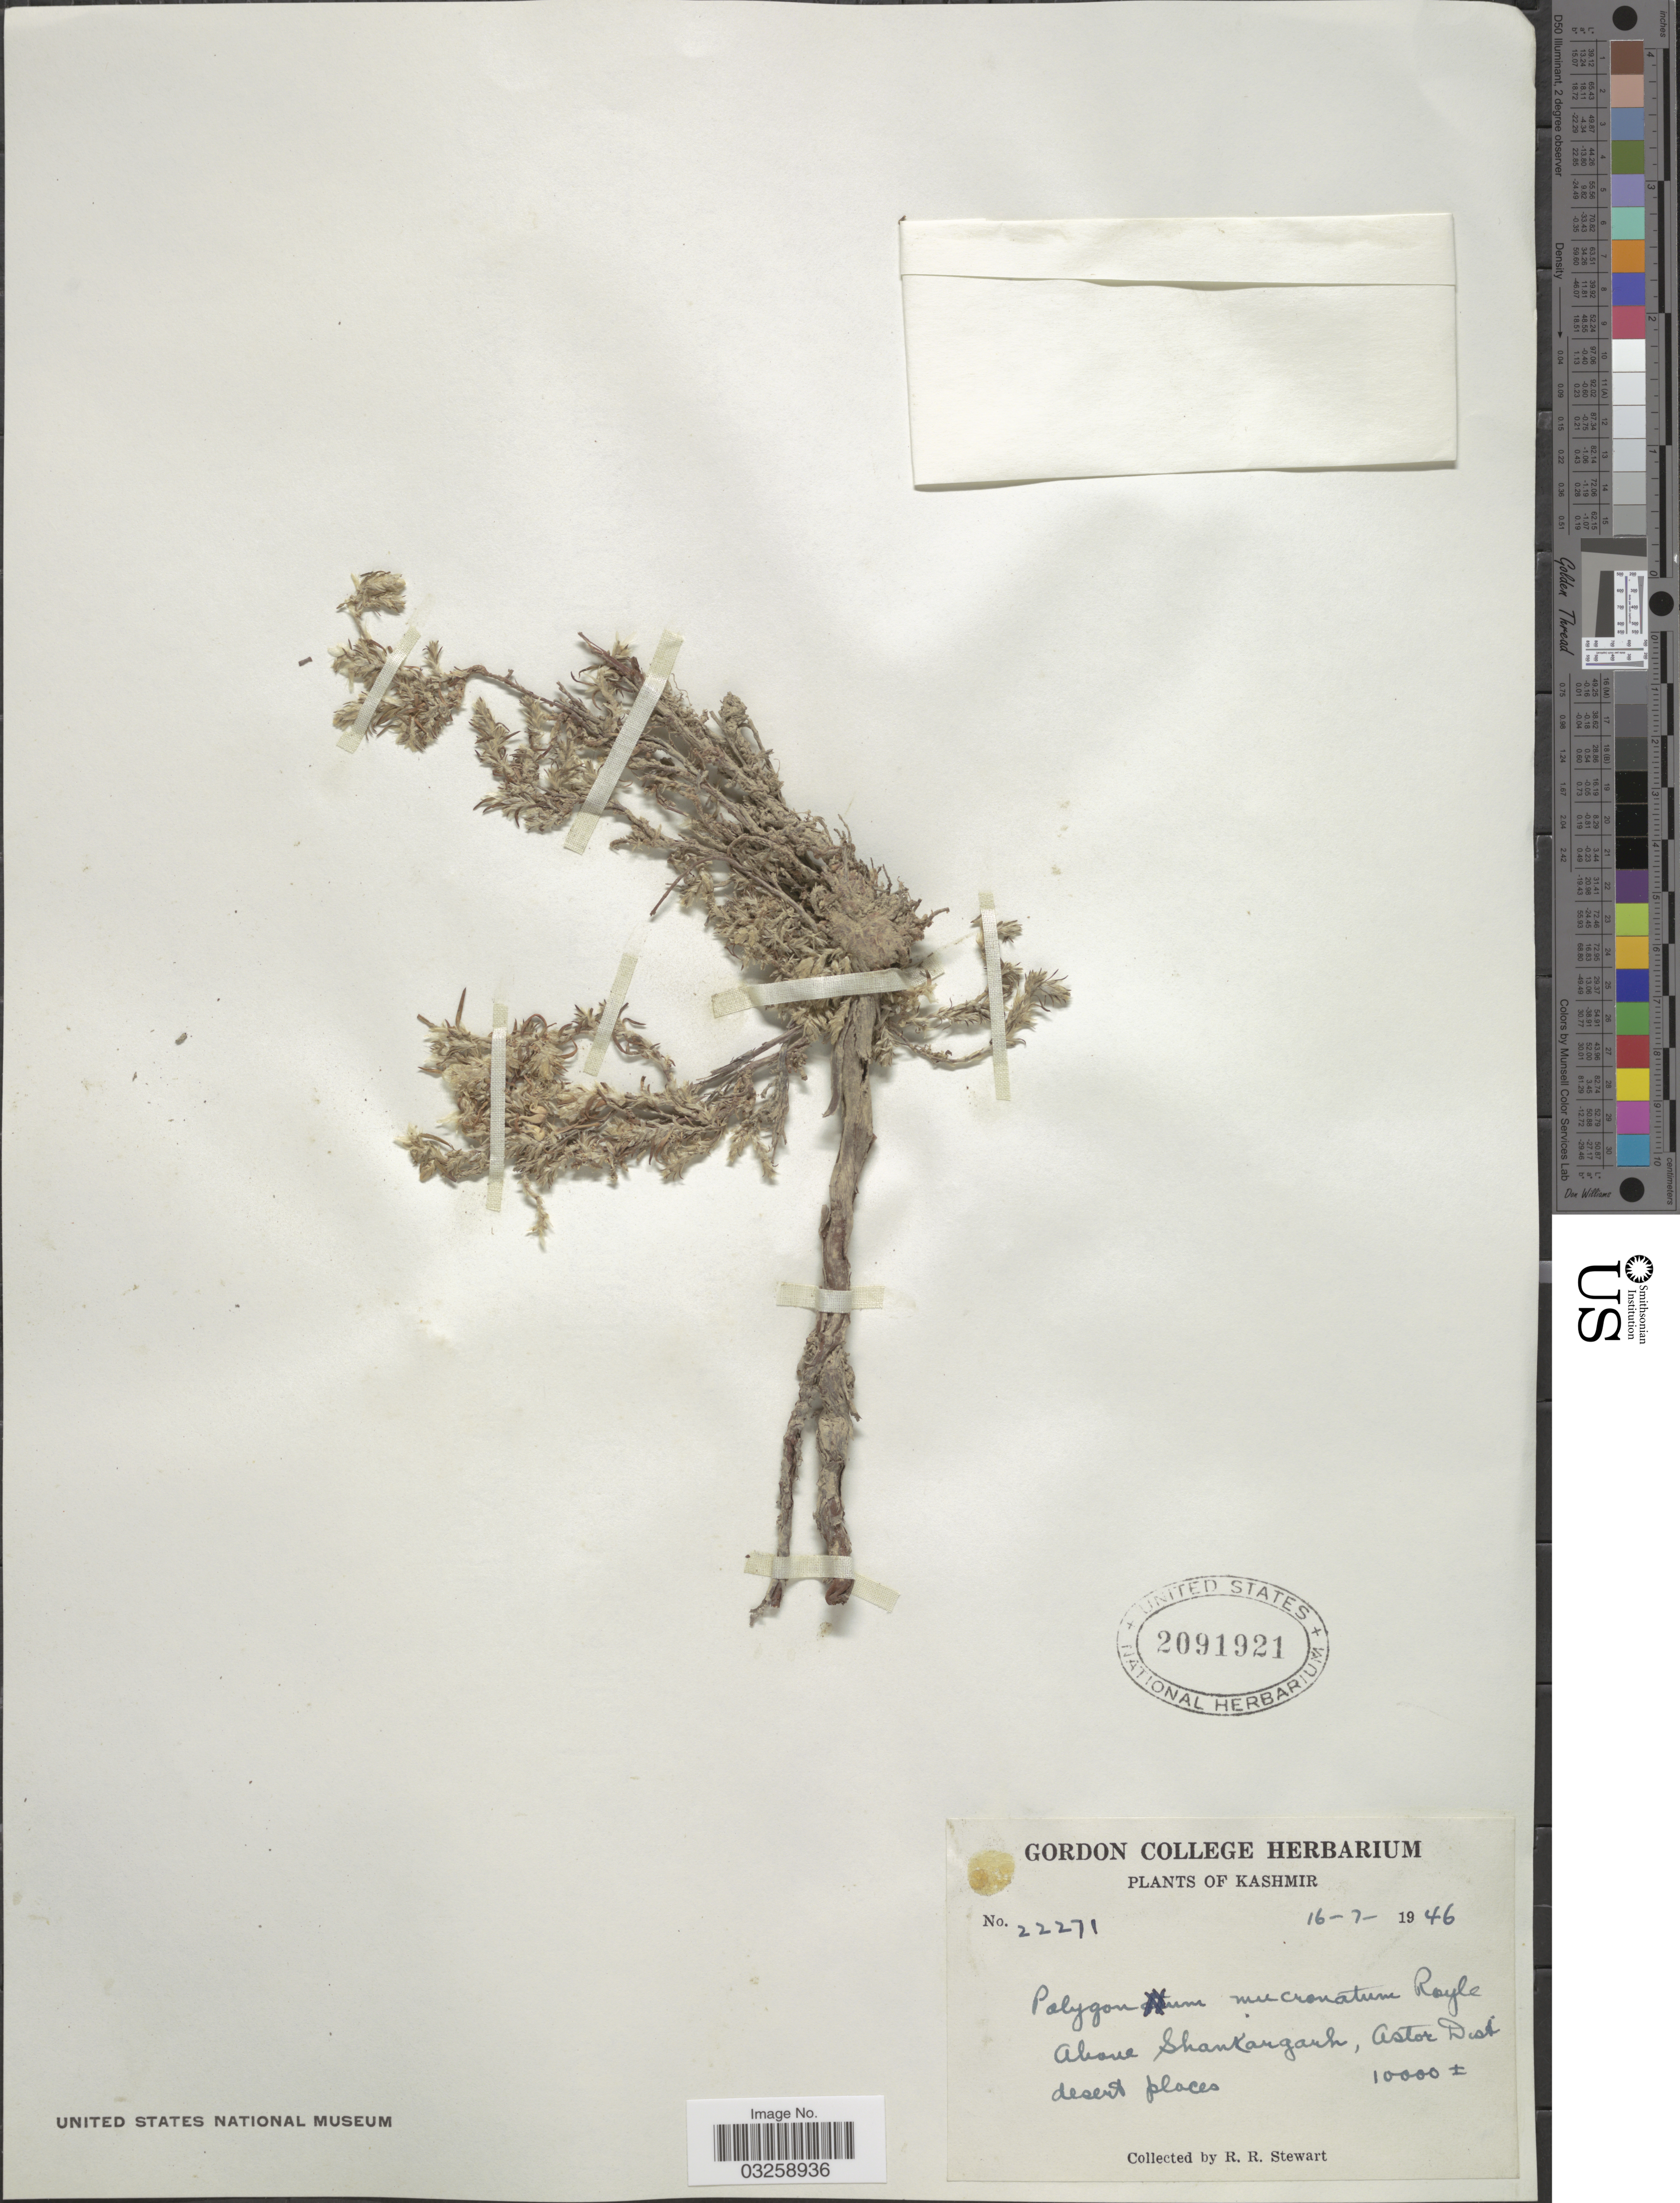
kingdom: Plantae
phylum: Tracheophyta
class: Magnoliopsida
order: Caryophyllales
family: Polygonaceae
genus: Polygonum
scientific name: Polygonum paronychioides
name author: C.A. Mey.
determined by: Strong, Mark T., (BOT), Smithsonian Institution - National Museum of Natural History (UNITED STATES)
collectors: R. Stewart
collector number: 22271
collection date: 1946-07-16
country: India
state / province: Jammu and Kashmir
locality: Above Shankargarh, Astor Dist.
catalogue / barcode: US 2091921